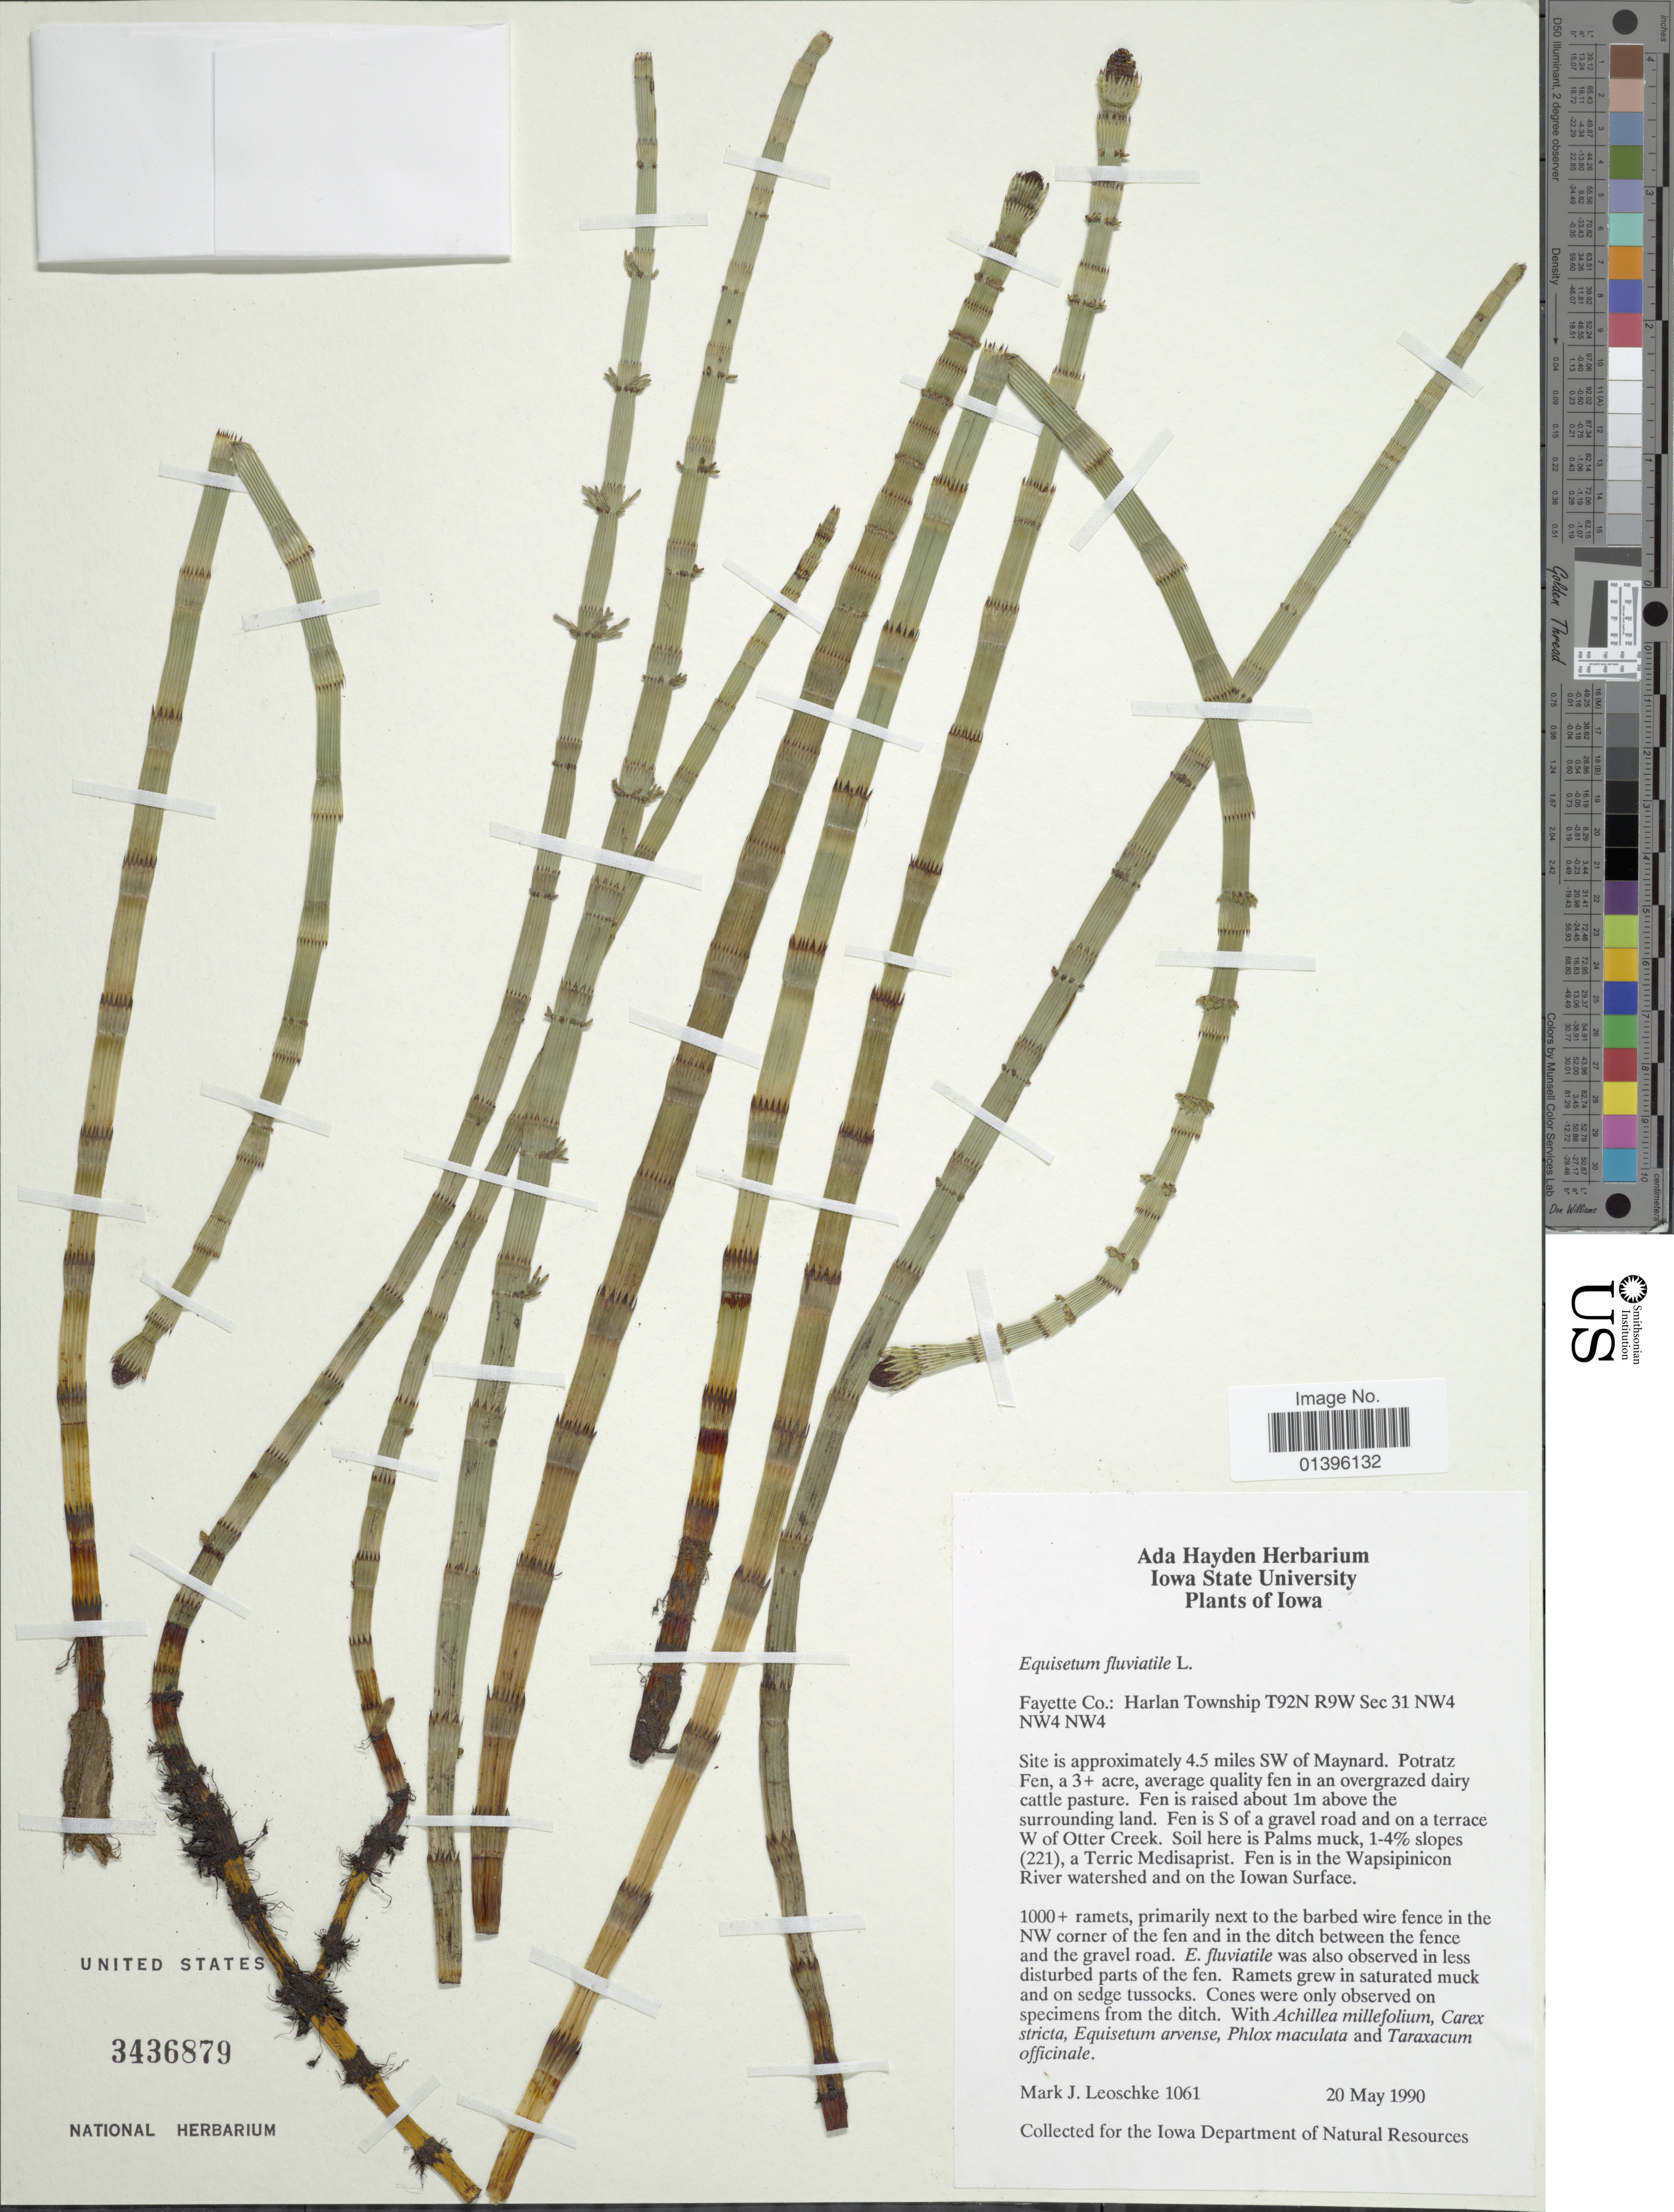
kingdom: Plantae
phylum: Tracheophyta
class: Polypodiopsida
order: Equisetales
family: Equisetaceae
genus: Equisetum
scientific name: Equisetum fluviatile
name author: L.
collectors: M. J. Leoschke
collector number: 1061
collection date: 1990-05-20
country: United States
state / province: Iowa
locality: Fayette Co.: Harlan Township T92N R9W Sec 31 NW4 NW4 NW4. Site is approximately 4.5 miles SW of Maynard.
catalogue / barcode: US 3436879